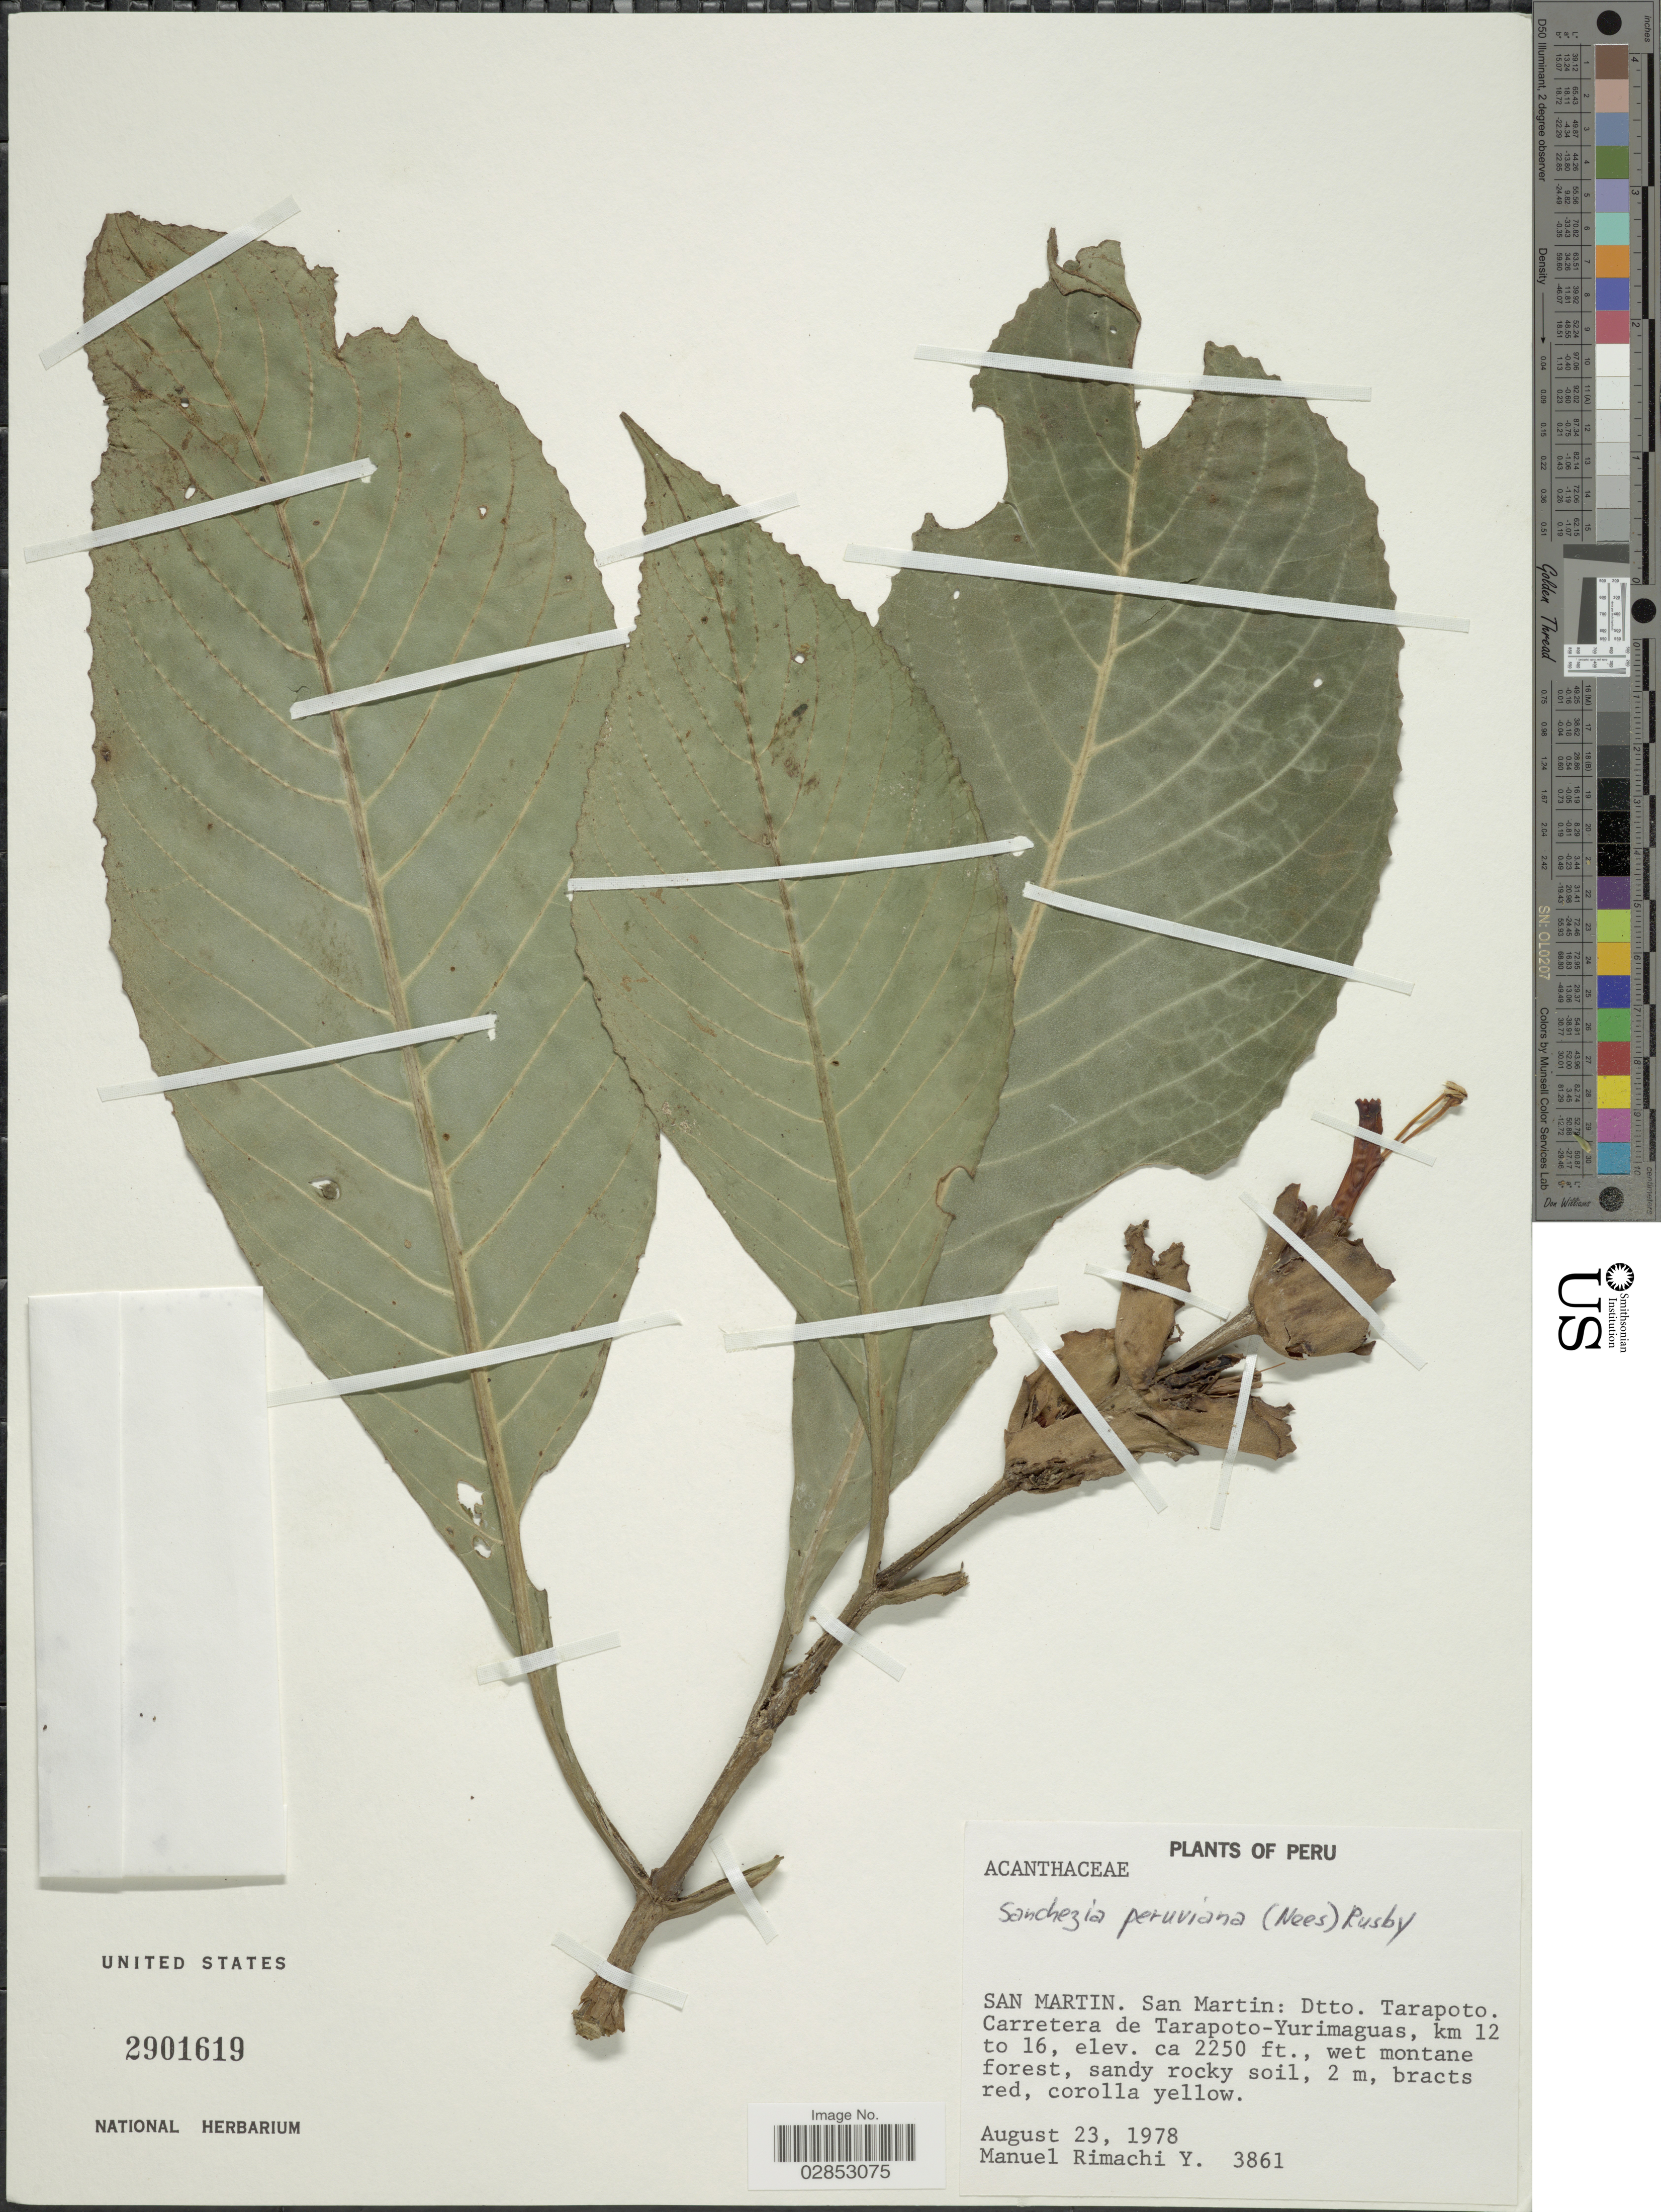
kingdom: Plantae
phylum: Tracheophyta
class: Magnoliopsida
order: Lamiales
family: Acanthaceae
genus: Sanchezia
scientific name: Sanchezia oblonga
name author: Ruiz & Pav.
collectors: M. Rimachi Y.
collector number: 3861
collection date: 1978-08-23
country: Peru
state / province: San Martín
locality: San Martin: Dtto. Tarapoto. Carretera de Tarapoto-Yurimaguas, km 12 to 16.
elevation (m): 686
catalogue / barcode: US 2901619